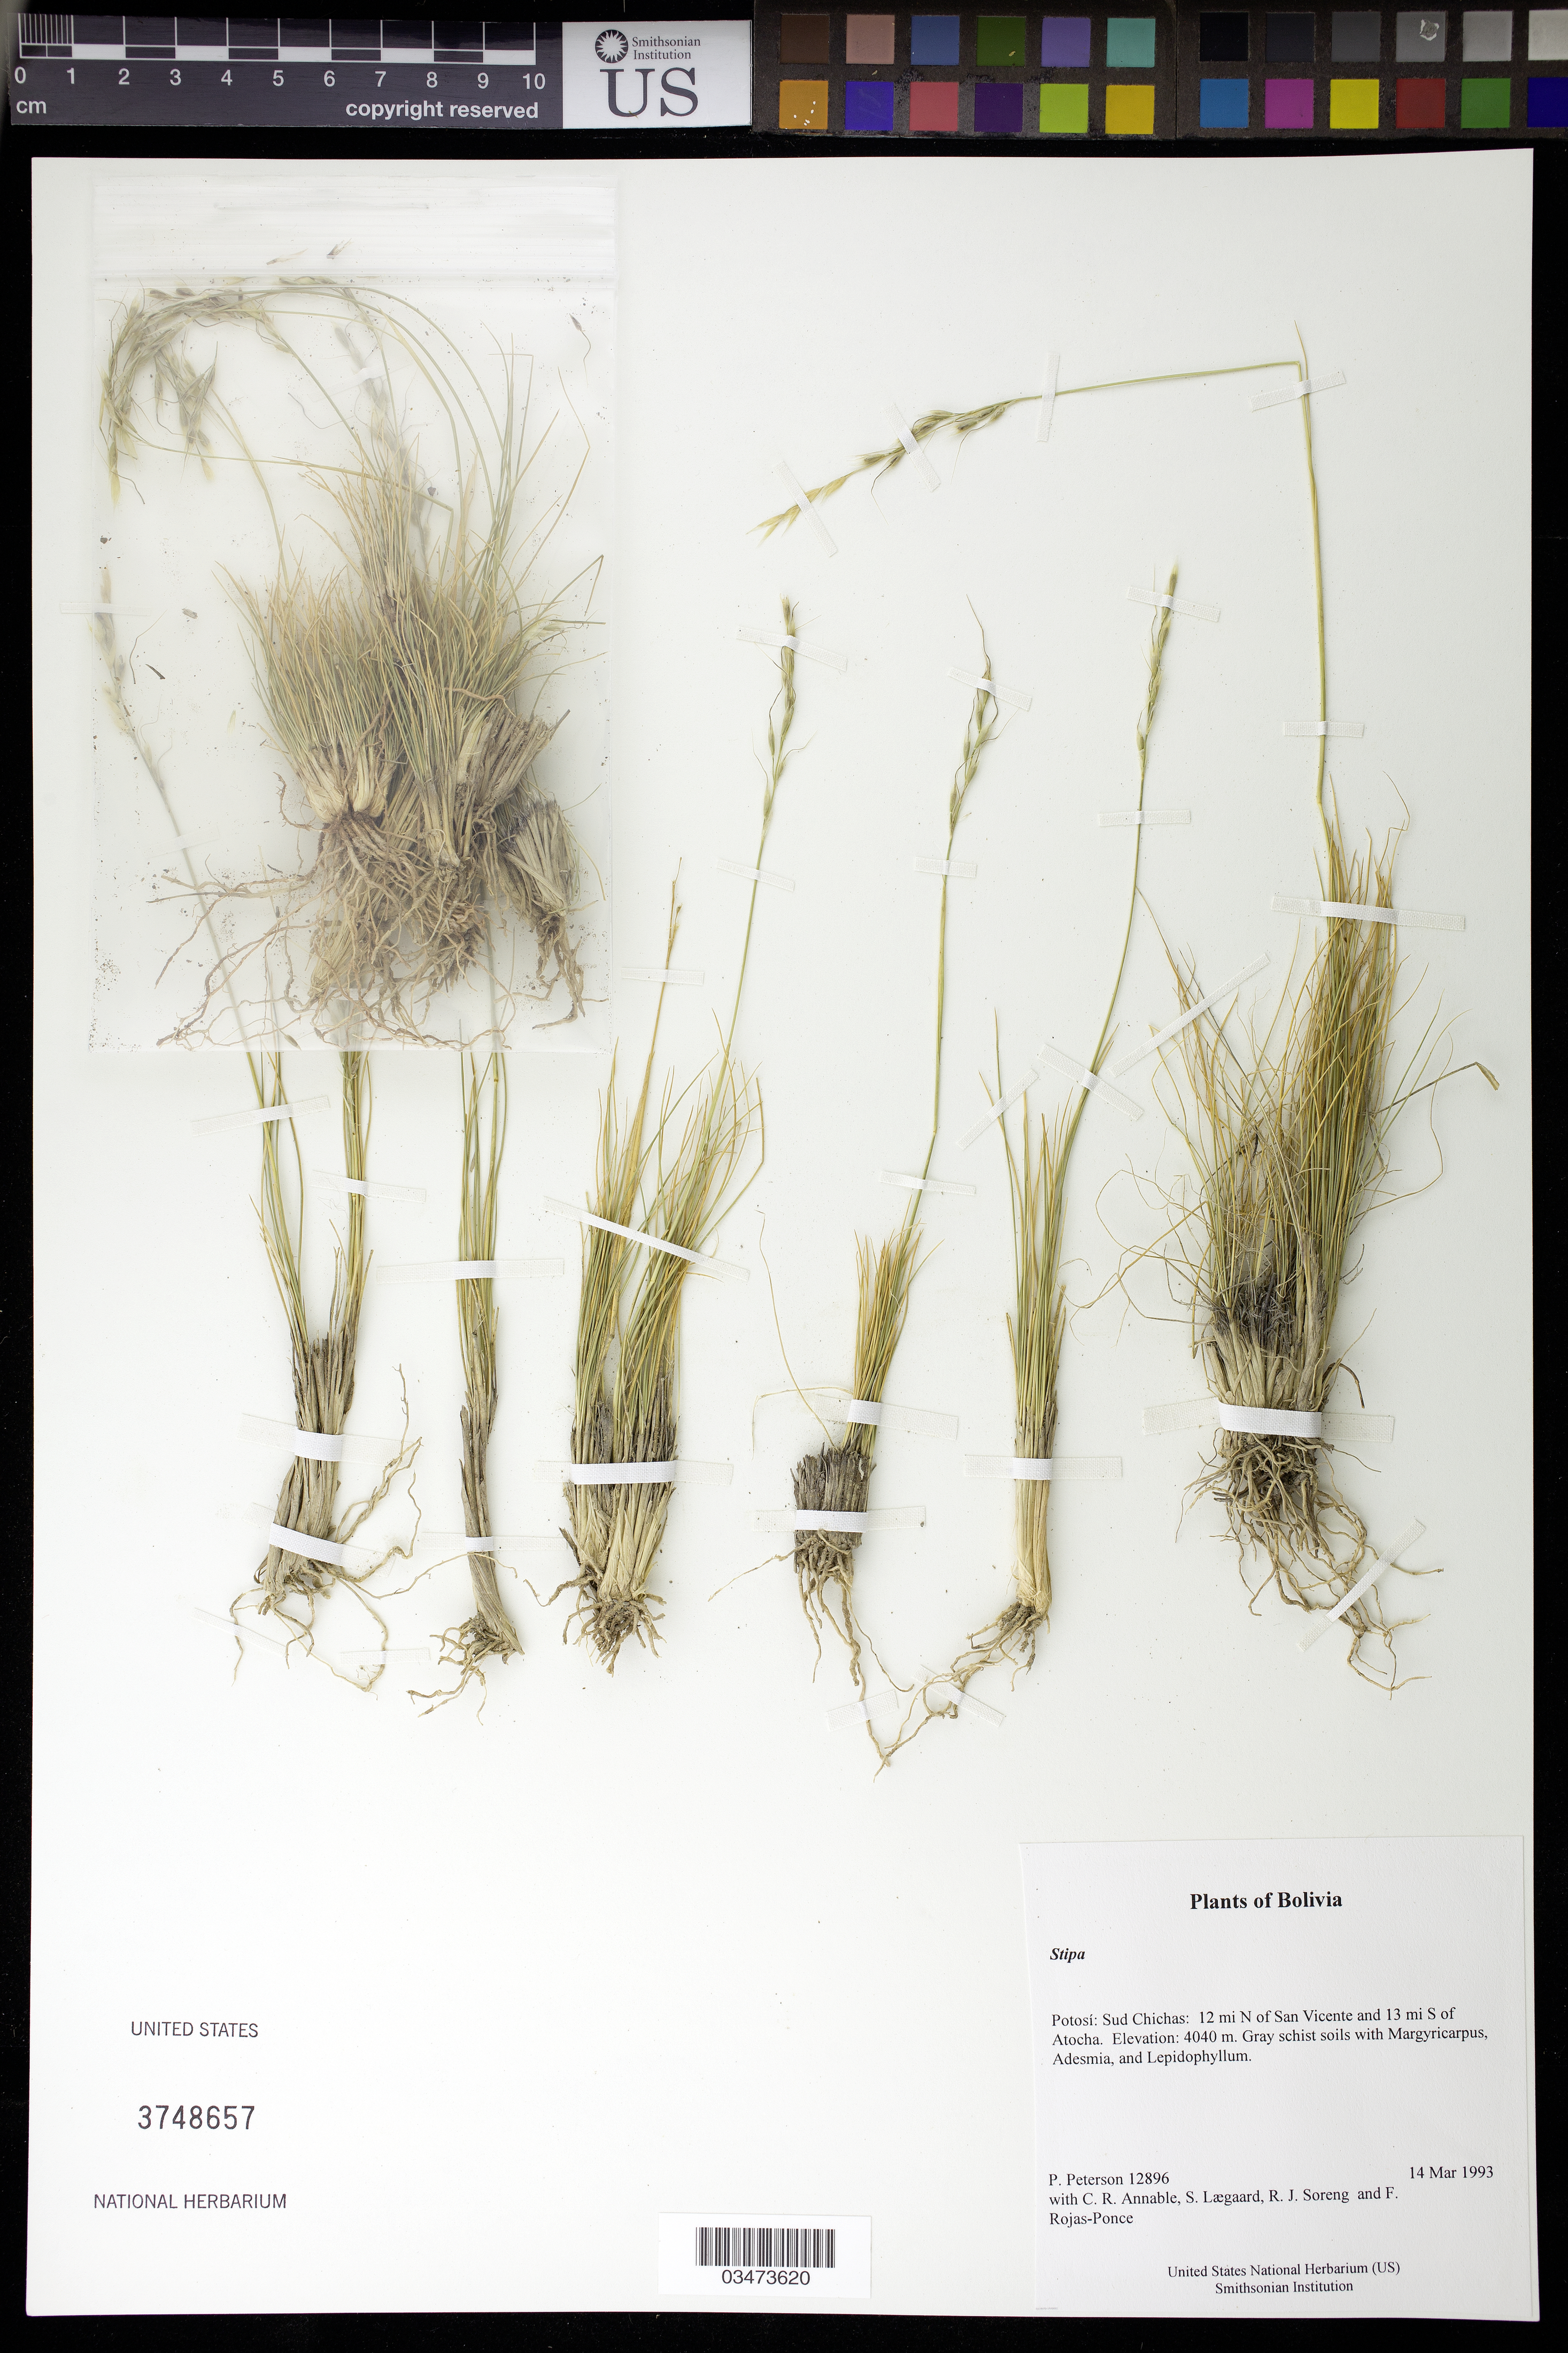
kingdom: Plantae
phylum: Tracheophyta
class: Liliopsida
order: Poales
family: Poaceae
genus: Stipa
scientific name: Stipa sp.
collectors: P. M. Peterson, C. R. Annable, S. Lægaard, R. J. Soreng & F. Rojas-Ponce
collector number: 12896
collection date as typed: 14 Mar 1993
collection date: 1993-03-14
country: Bolivia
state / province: Potosí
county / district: Sud Chichas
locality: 12 mi N of San Vicente and 13 mi S of Atocha.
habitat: Gray schist soils with Margyricarpus, Adesmia, and Lepidophyllum.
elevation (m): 4040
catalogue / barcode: US 3748657